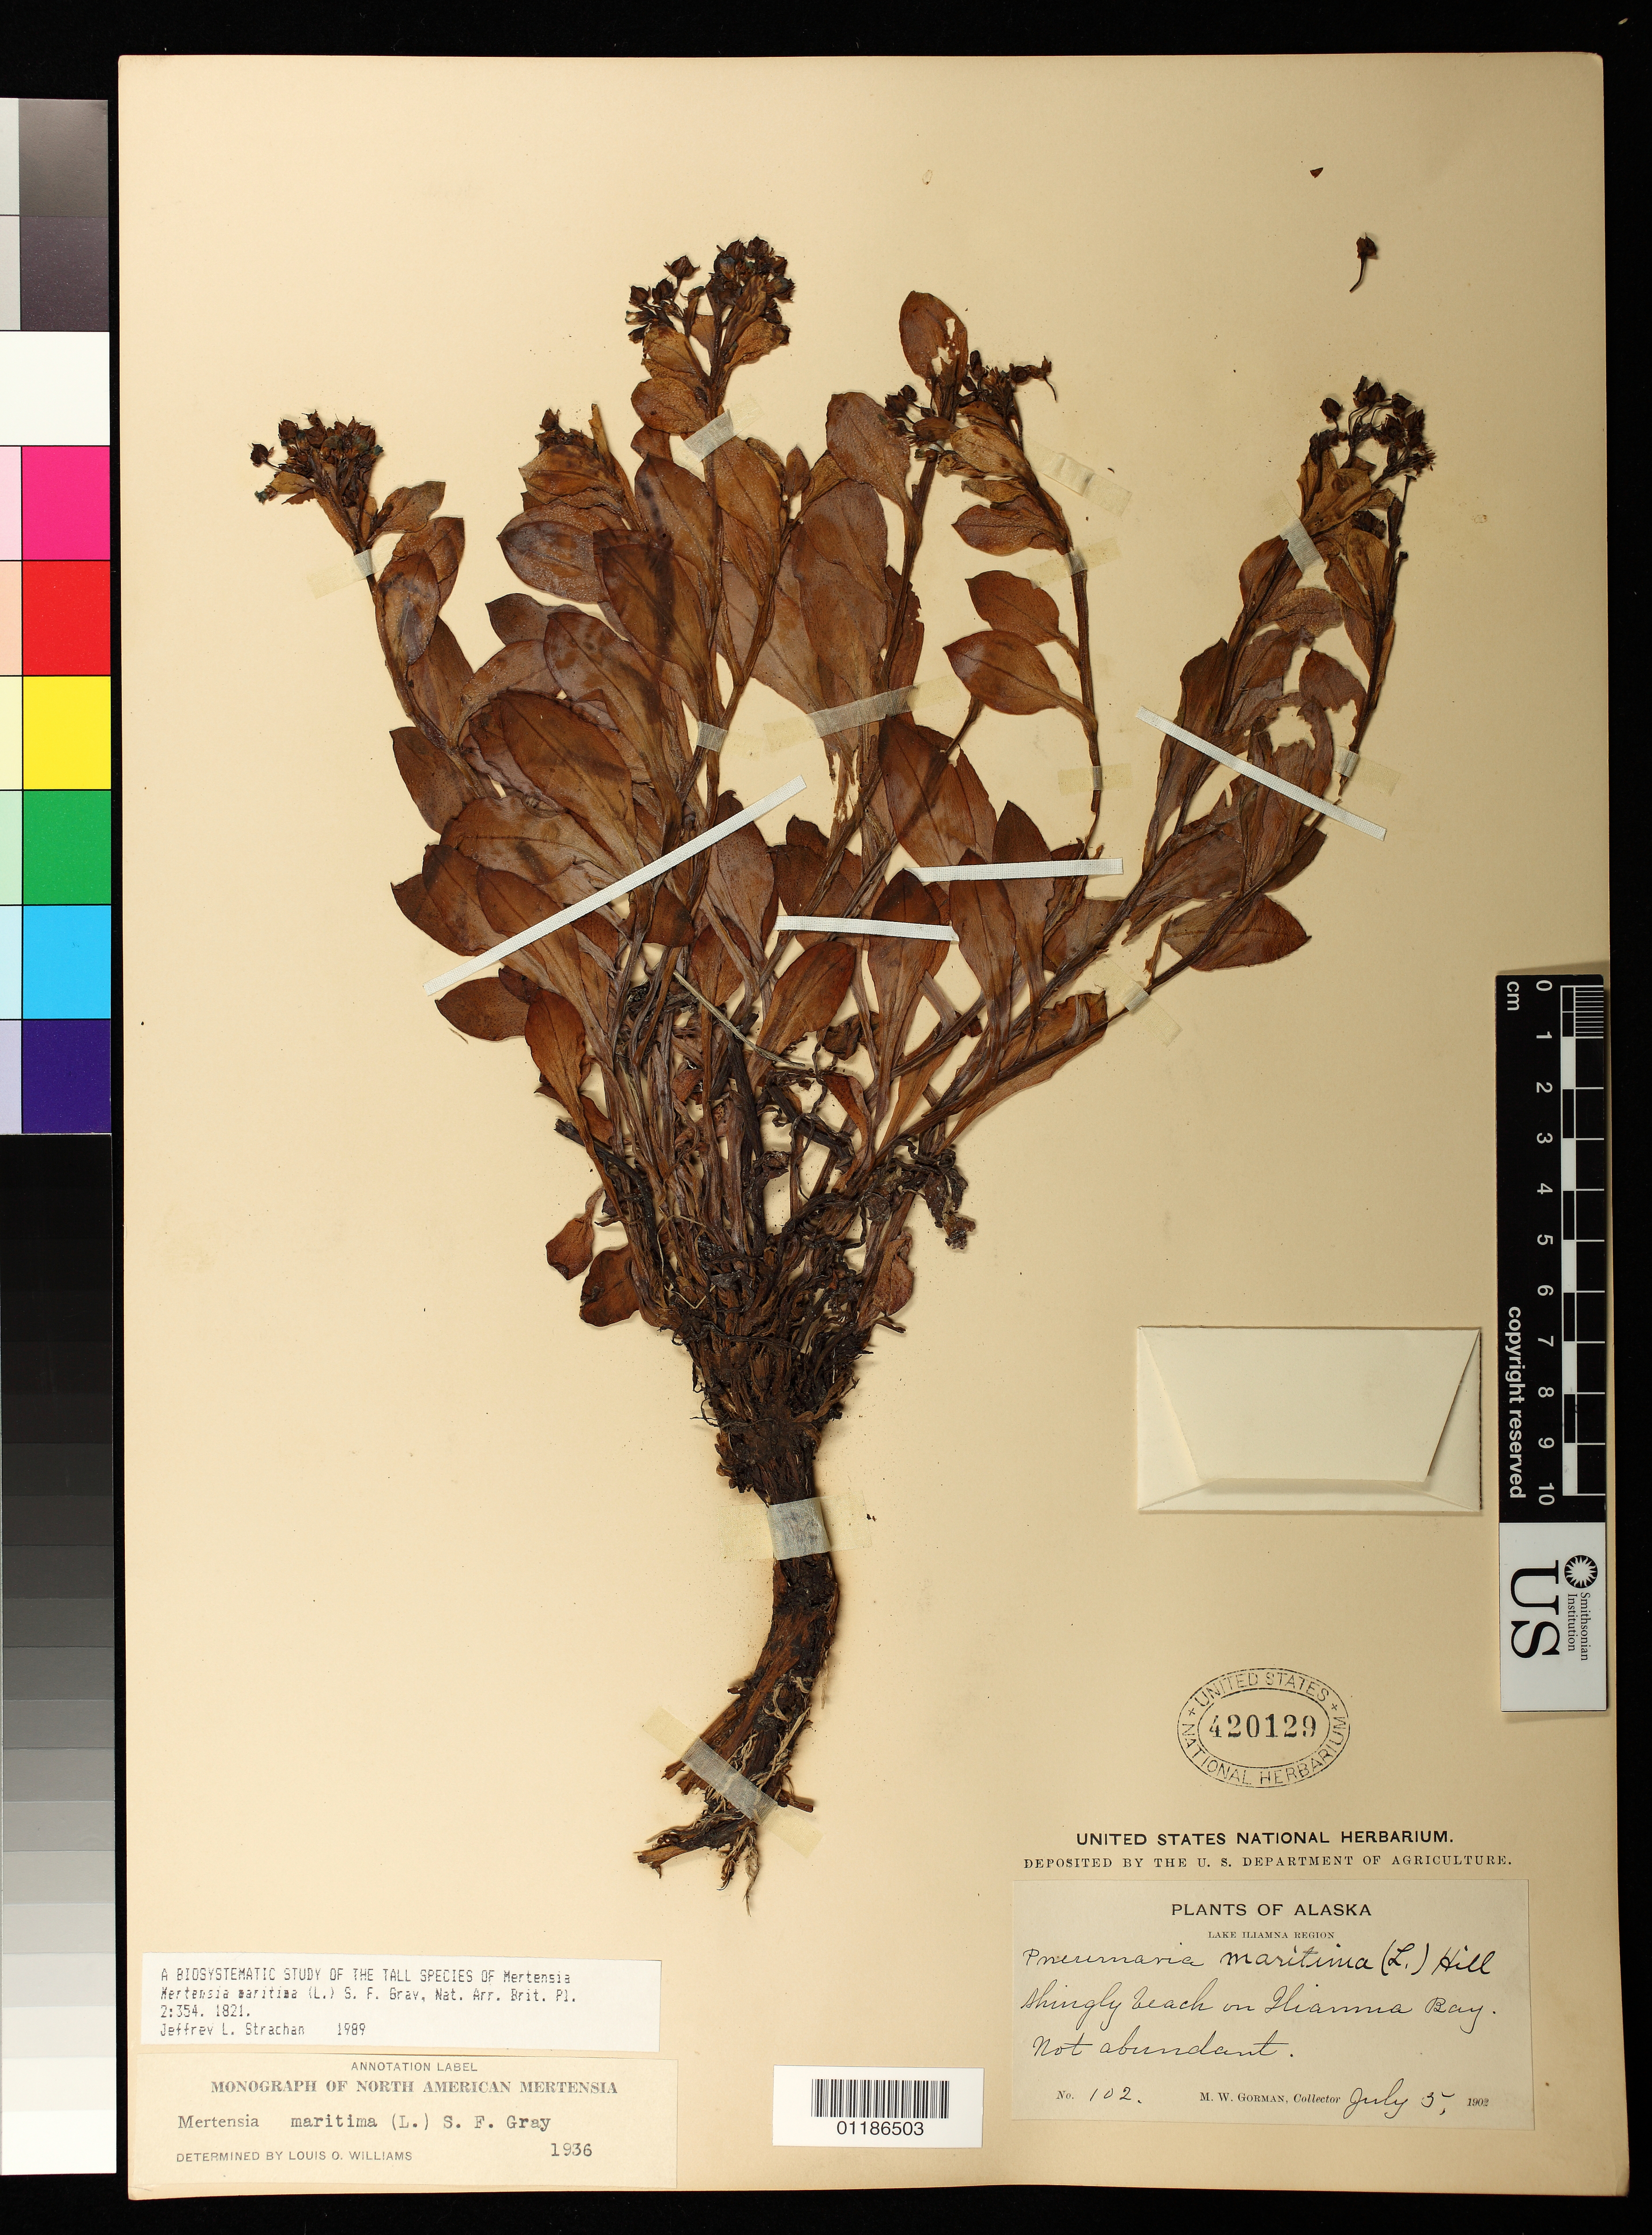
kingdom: Plantae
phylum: Tracheophyta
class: Magnoliopsida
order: Boraginales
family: Boraginaceae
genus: Mertensia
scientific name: Mertensia maritima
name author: (L.) S.F. Gray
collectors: M. W. Gorman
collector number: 102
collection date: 1902-07-05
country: United States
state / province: Alaska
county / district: Lake and Peninsula Borough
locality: Lake Iliamna Region. Shingly beach on Iliamna Bay.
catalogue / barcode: US 420129